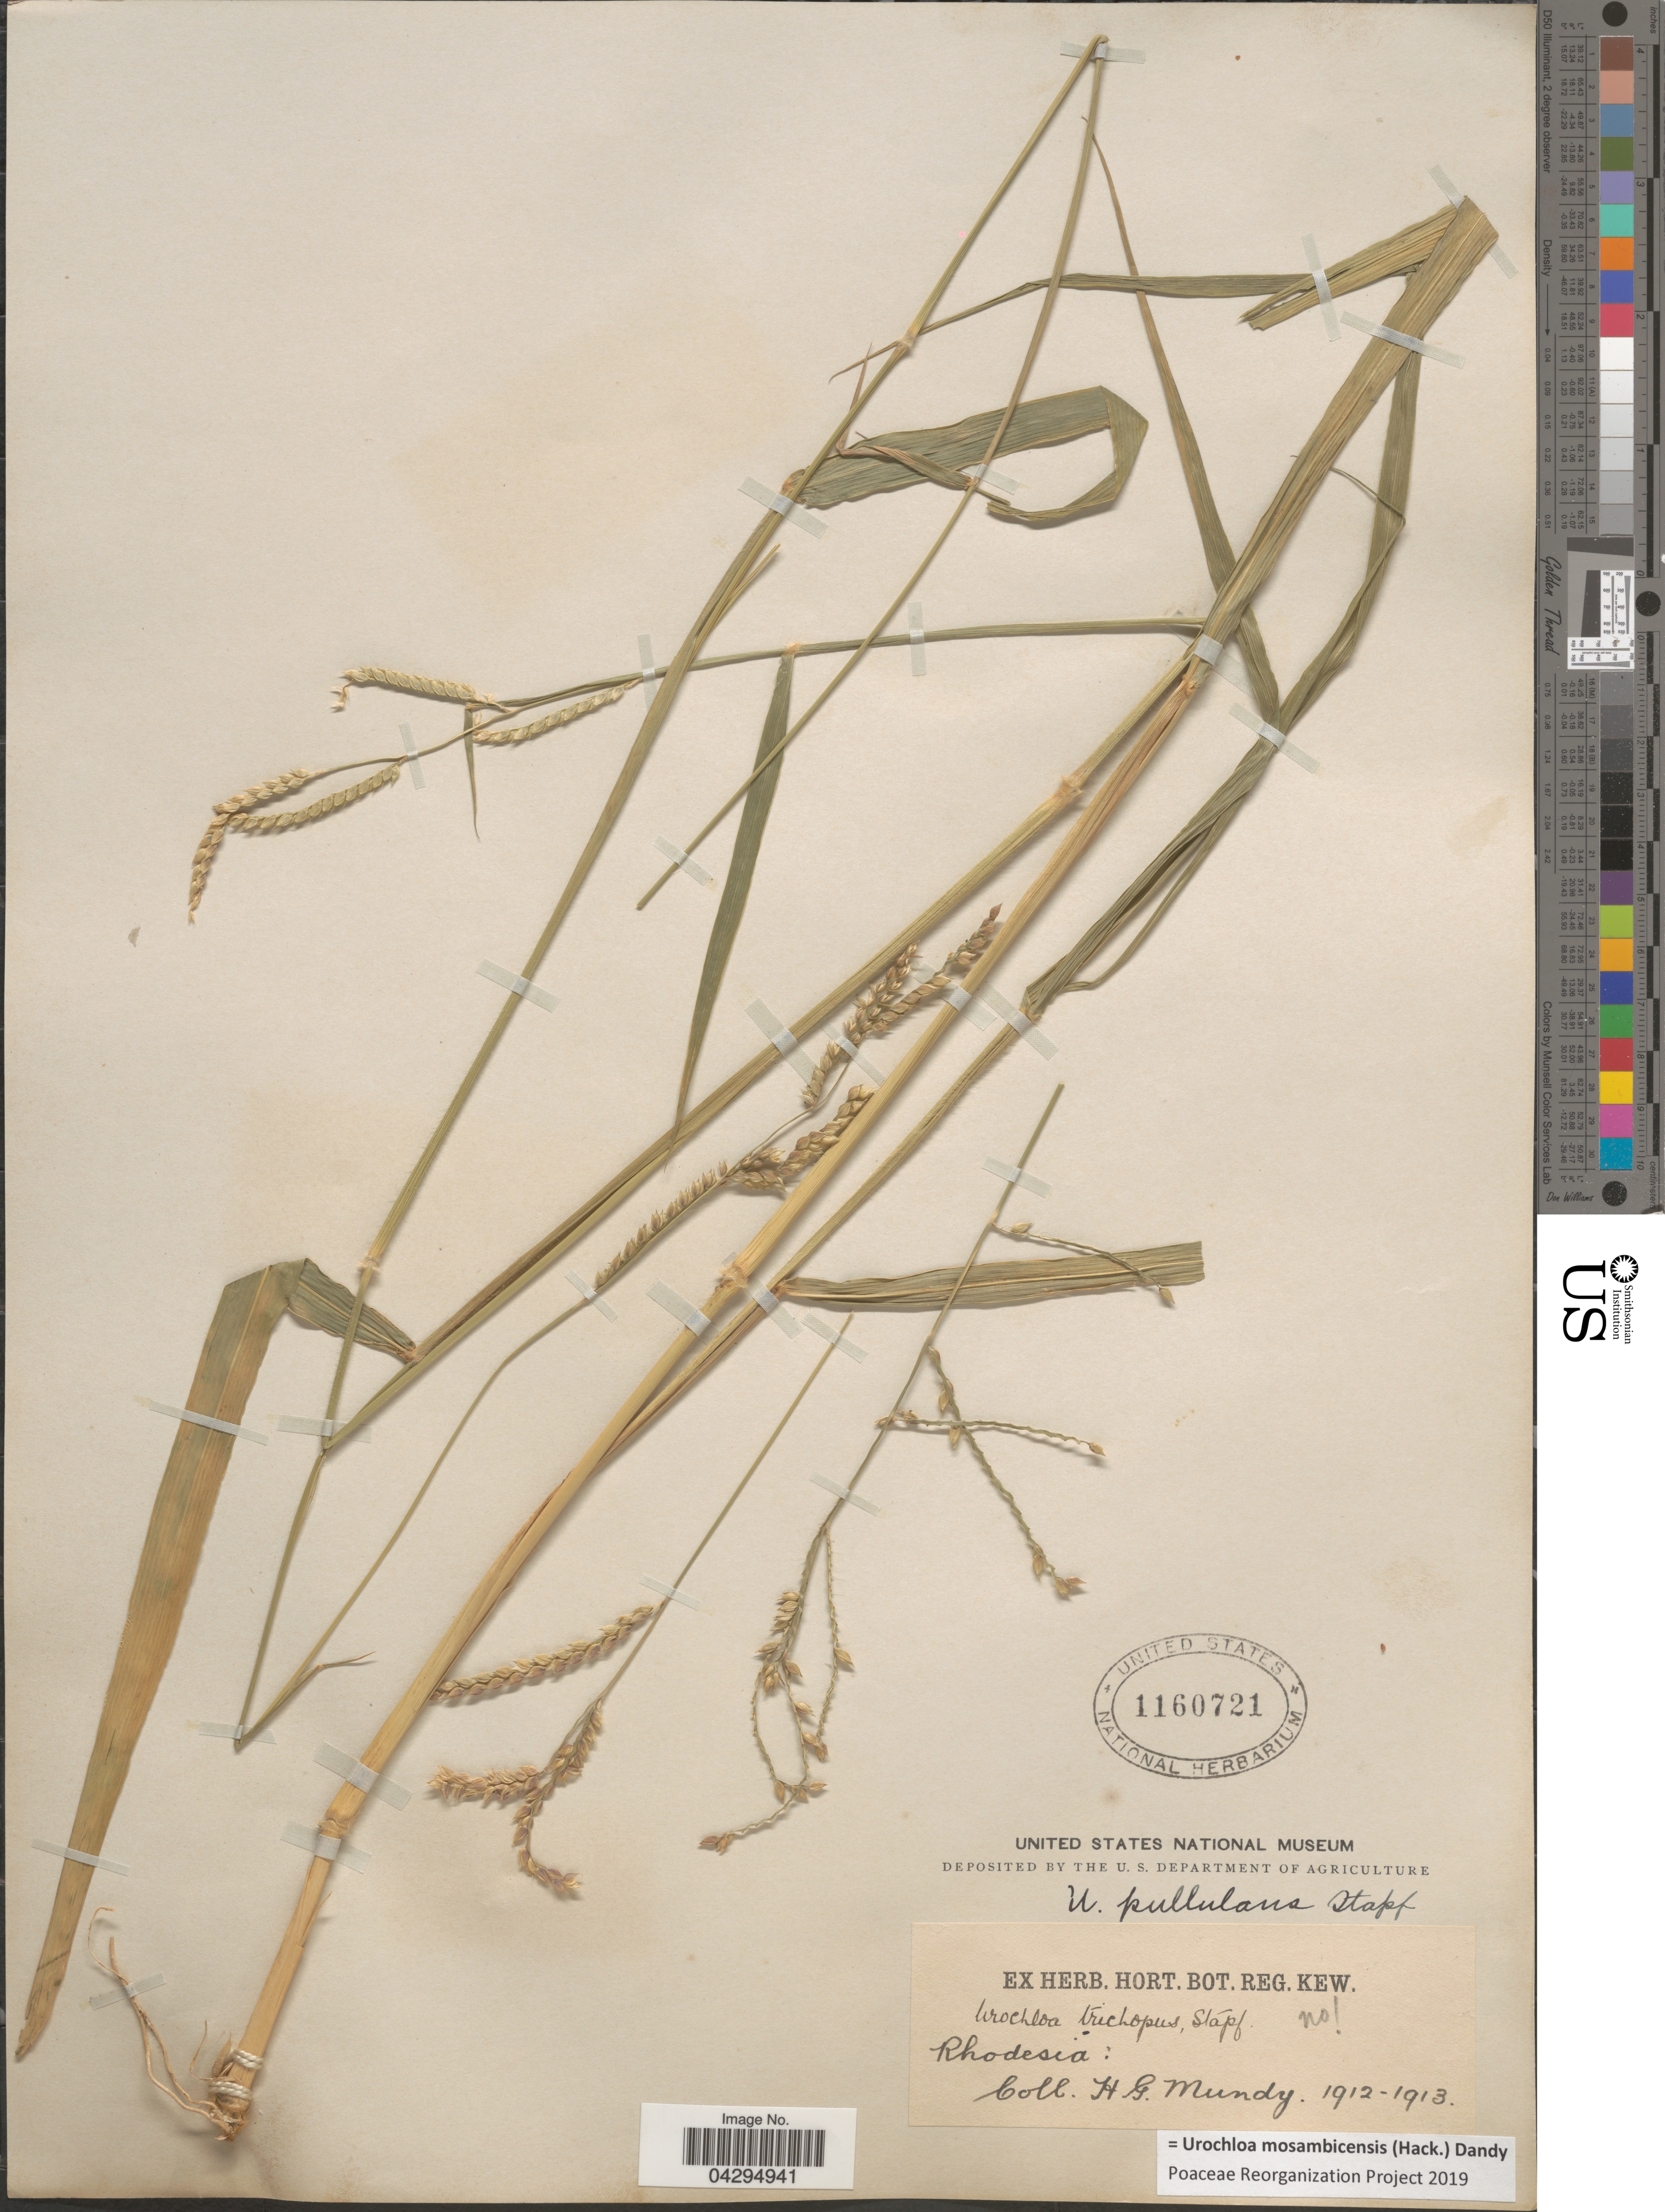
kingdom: Plantae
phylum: Tracheophyta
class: Liliopsida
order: Poales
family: Poaceae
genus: Urochloa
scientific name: Urochloa mosambicensis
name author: (Hack.) Dandy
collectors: H. Mundy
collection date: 1912/1913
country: Zimbabwe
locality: Rhodesia.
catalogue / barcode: US 1160721